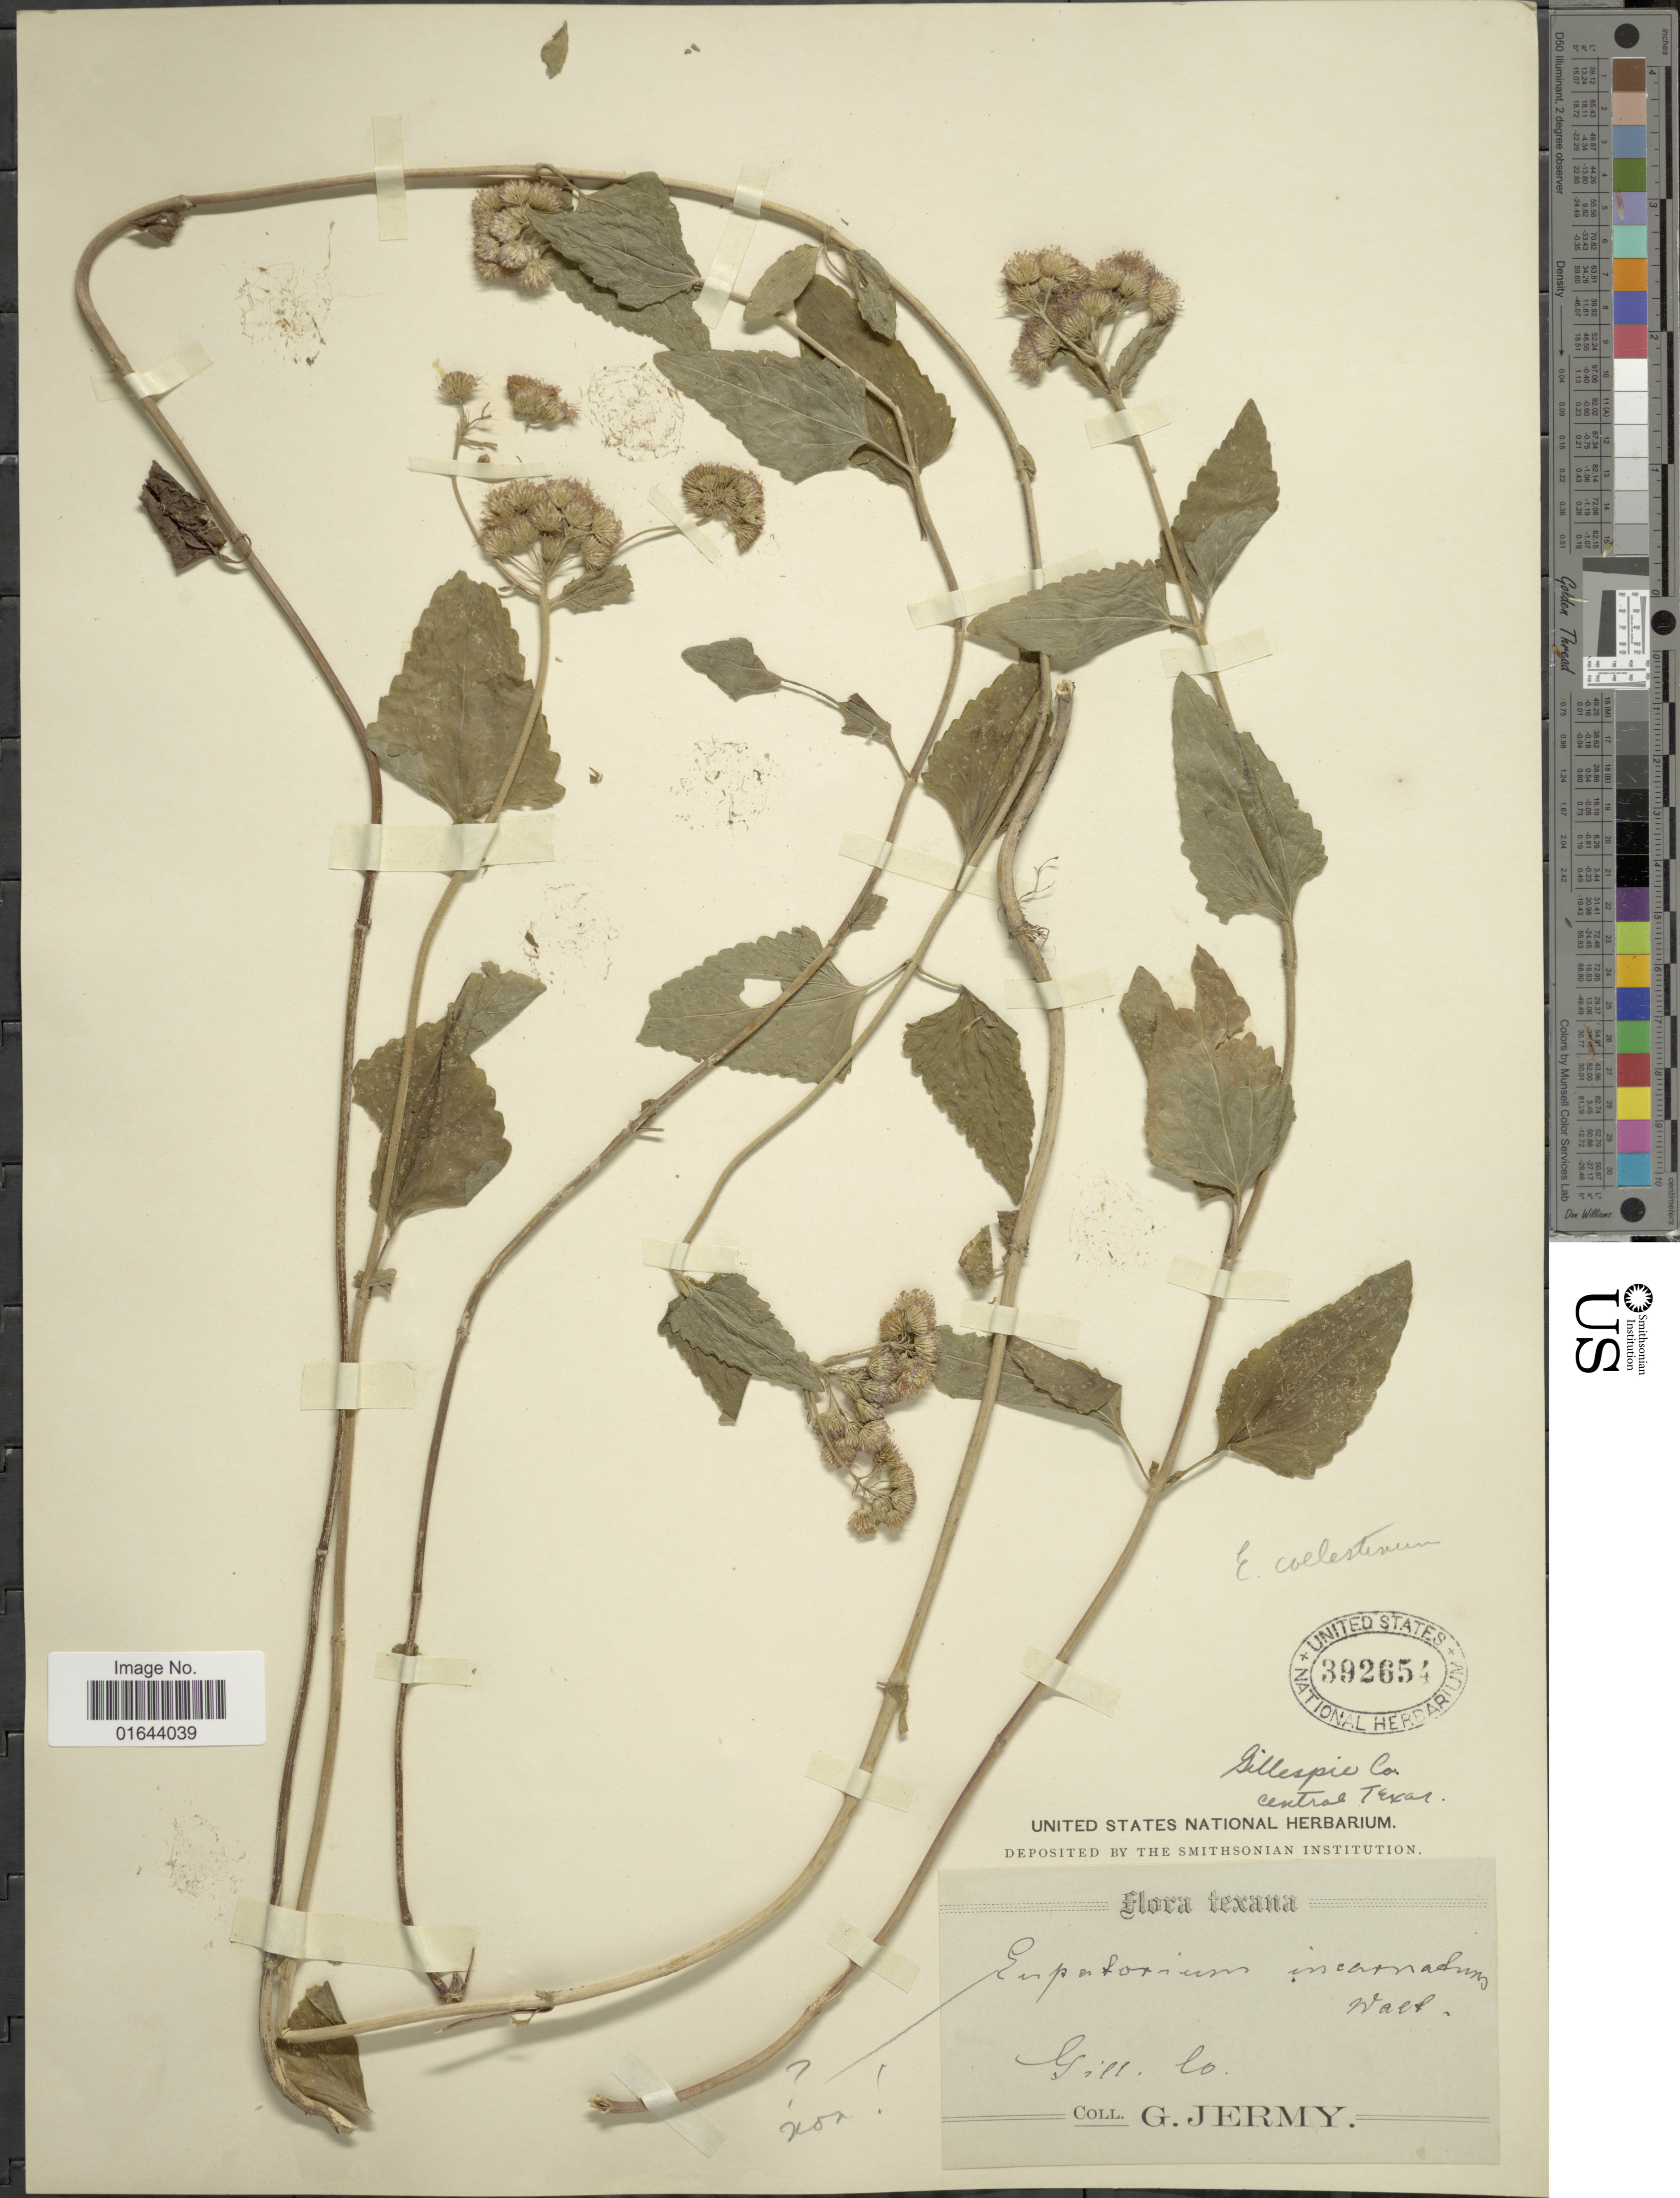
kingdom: Plantae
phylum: Tracheophyta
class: Magnoliopsida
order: Asterales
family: Asteraceae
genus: Conoclinium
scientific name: Conoclinium coelestinum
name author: (L.) DC.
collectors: G. Jermy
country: United States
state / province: Texas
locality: Gill Co.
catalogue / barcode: US 392654